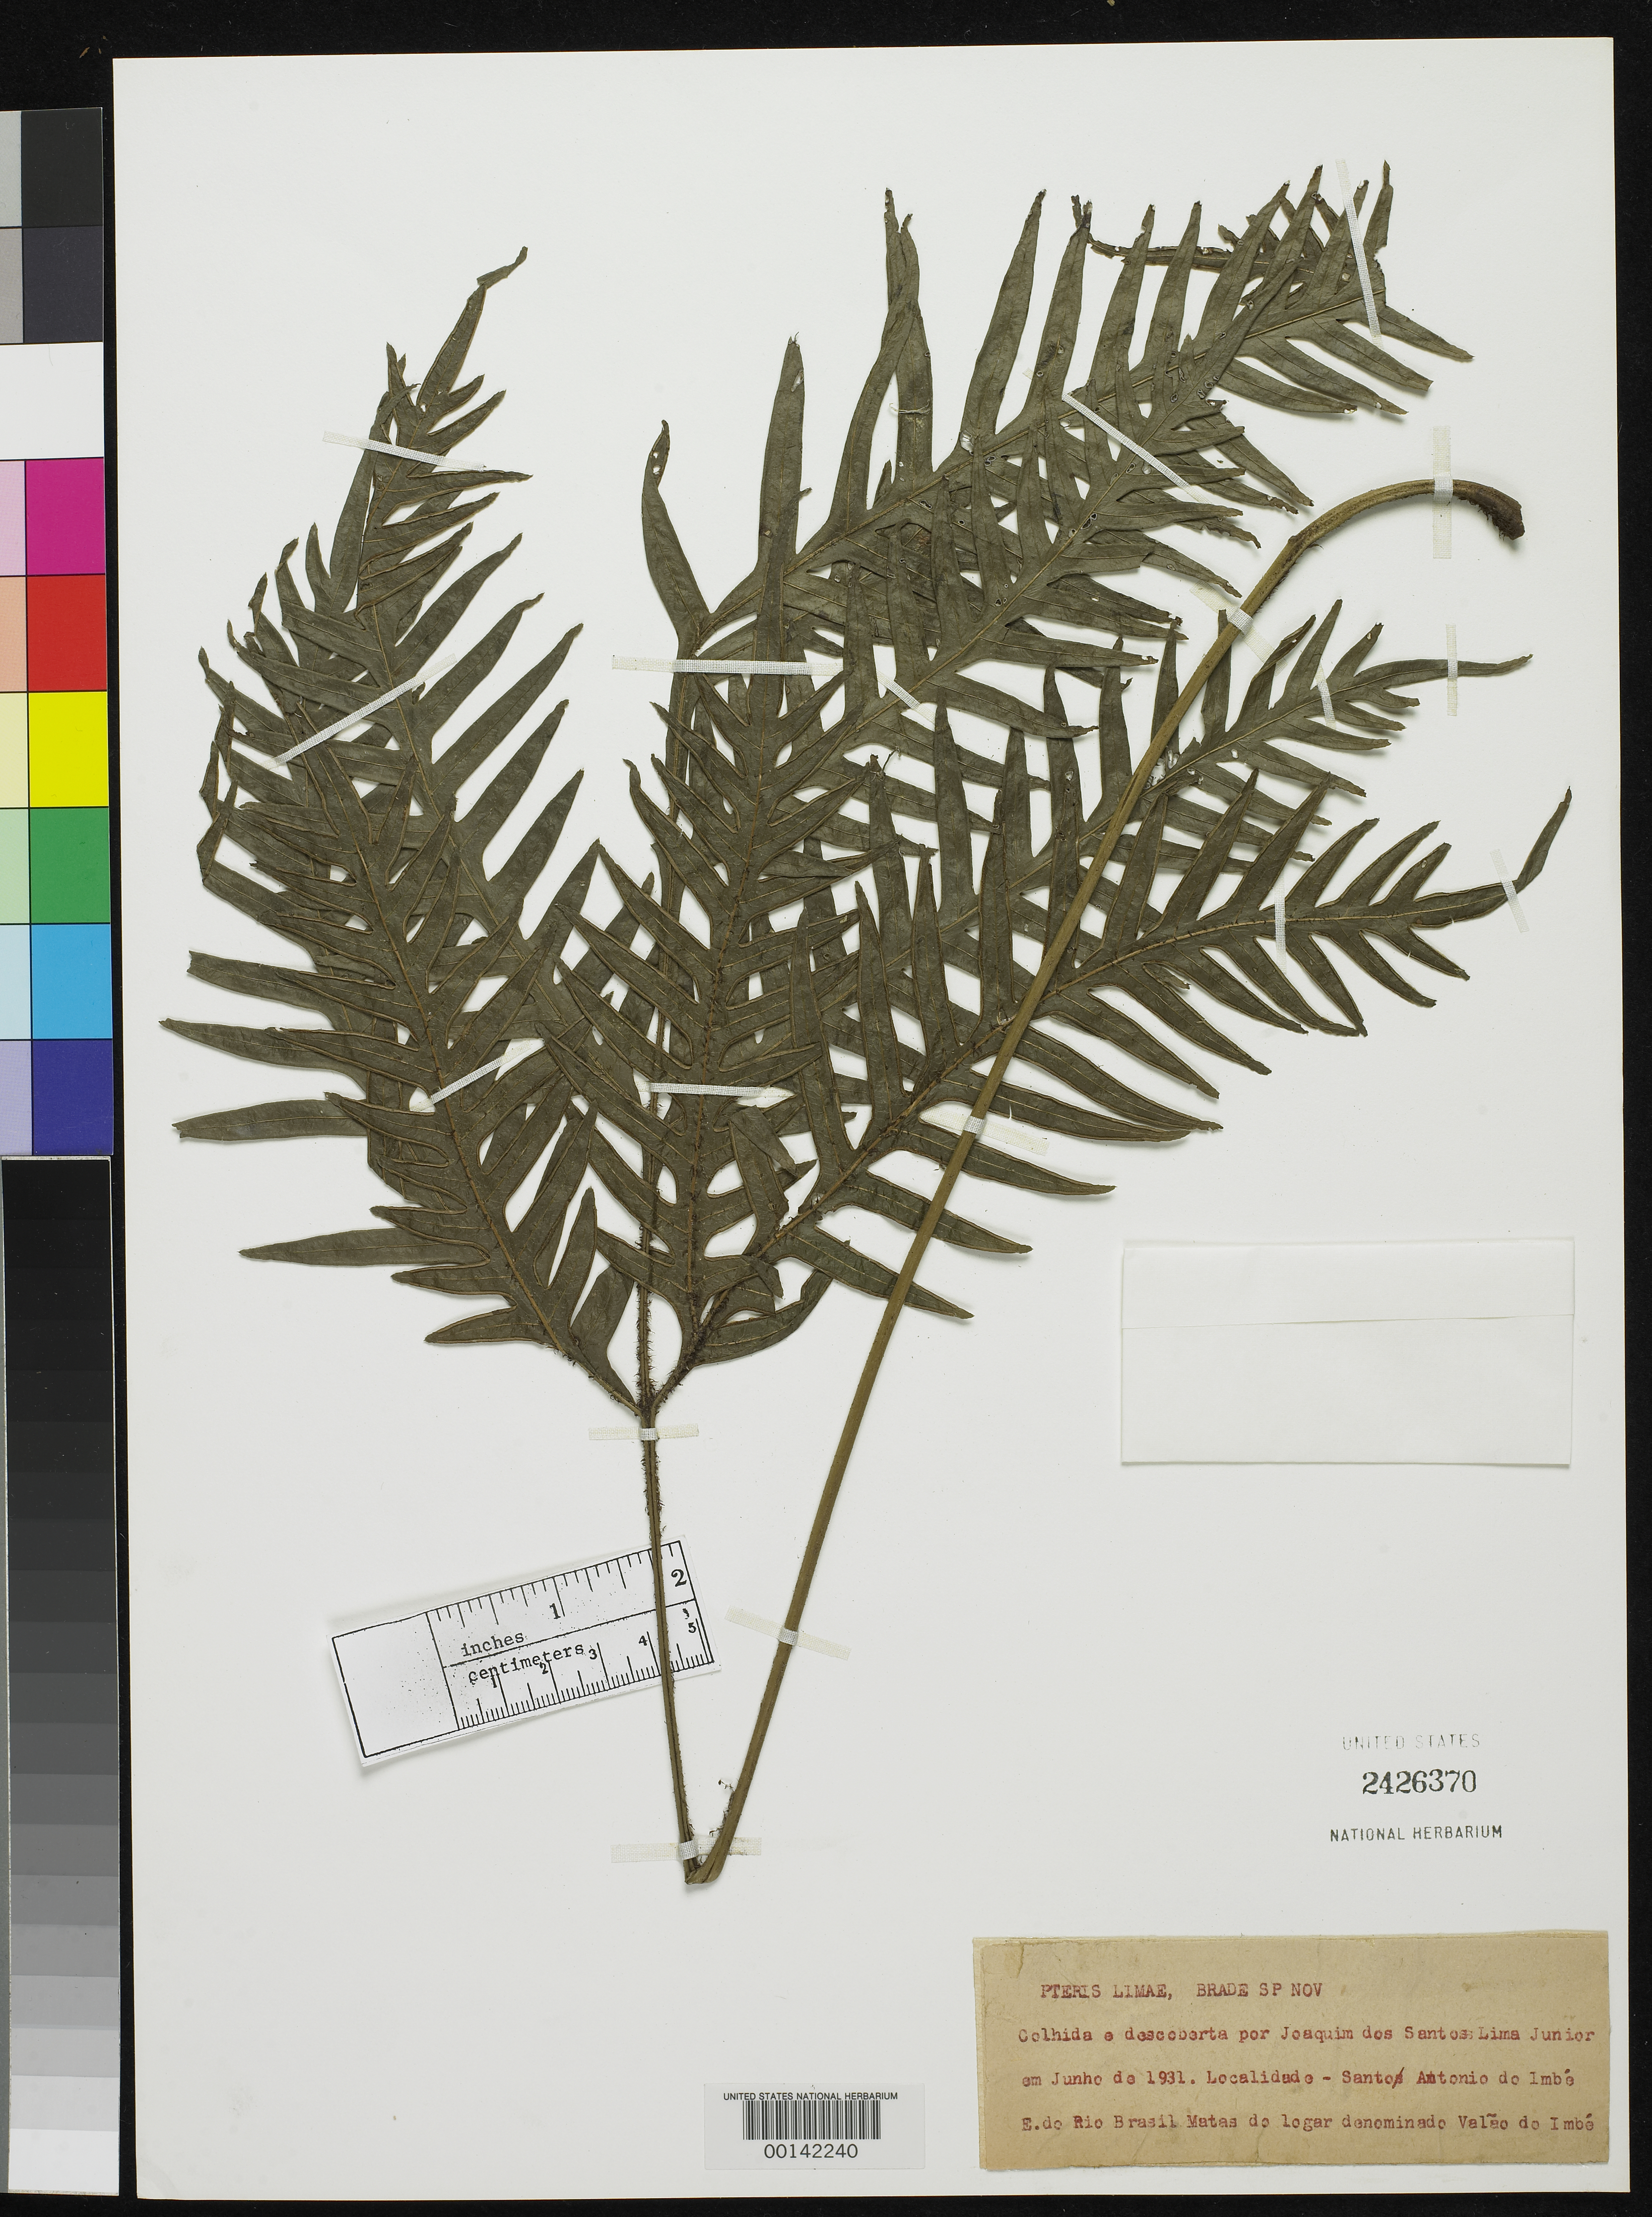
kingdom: Plantae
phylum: Tracheophyta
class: Polypodiopsida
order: Polypodiales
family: Pteridaceae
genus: Pteris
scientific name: Pteris limae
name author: Brade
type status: Isotype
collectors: J. Santos Lima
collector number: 36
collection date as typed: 1931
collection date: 1931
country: Brazil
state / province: Rio de Janeiro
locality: Santo Antonio de Imbe, volao do Imbe.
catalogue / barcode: US 2426370